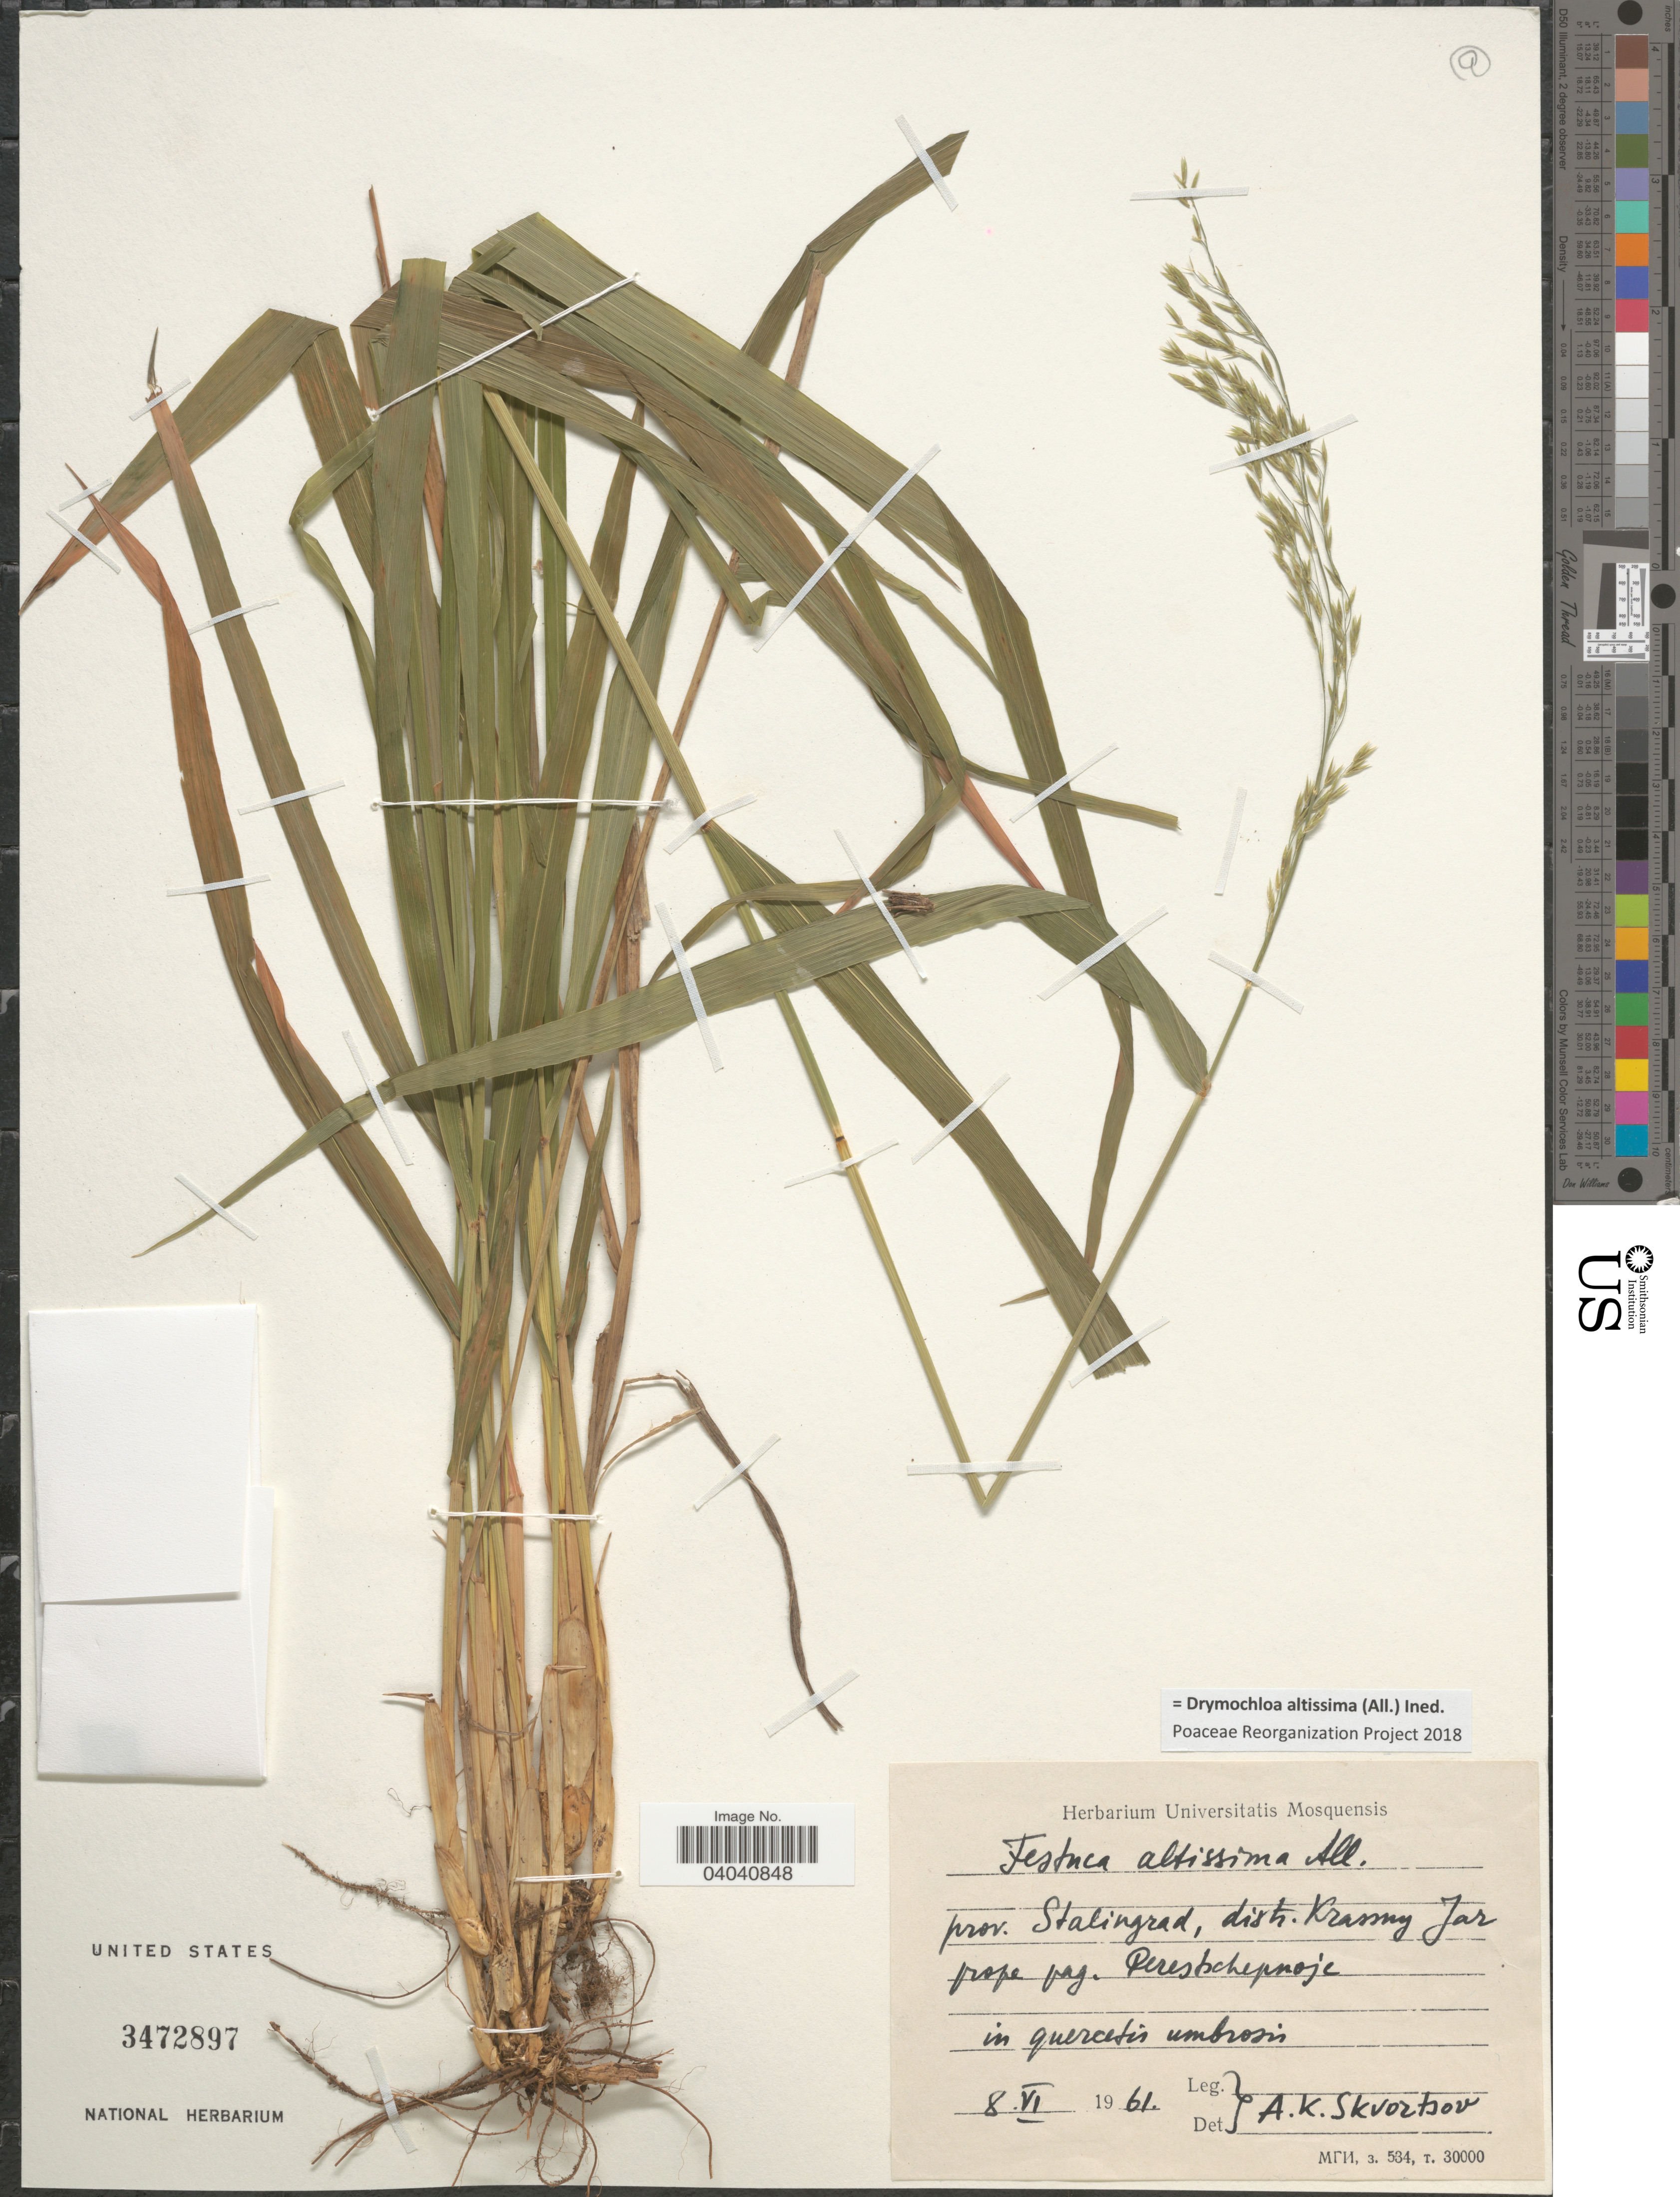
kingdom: Plantae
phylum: Tracheophyta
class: Liliopsida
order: Poales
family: Poaceae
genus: Drymochloa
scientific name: Drymochloa altissima (All.) ined.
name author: (All.)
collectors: A. K. Skvortsov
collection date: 1961-06-08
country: Russian Federation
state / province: Volgograd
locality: Prov. Stalingrad, distr. Krassny Jar prope pag. Perestschepnoje (Pereshchepnoye)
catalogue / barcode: US 3472897